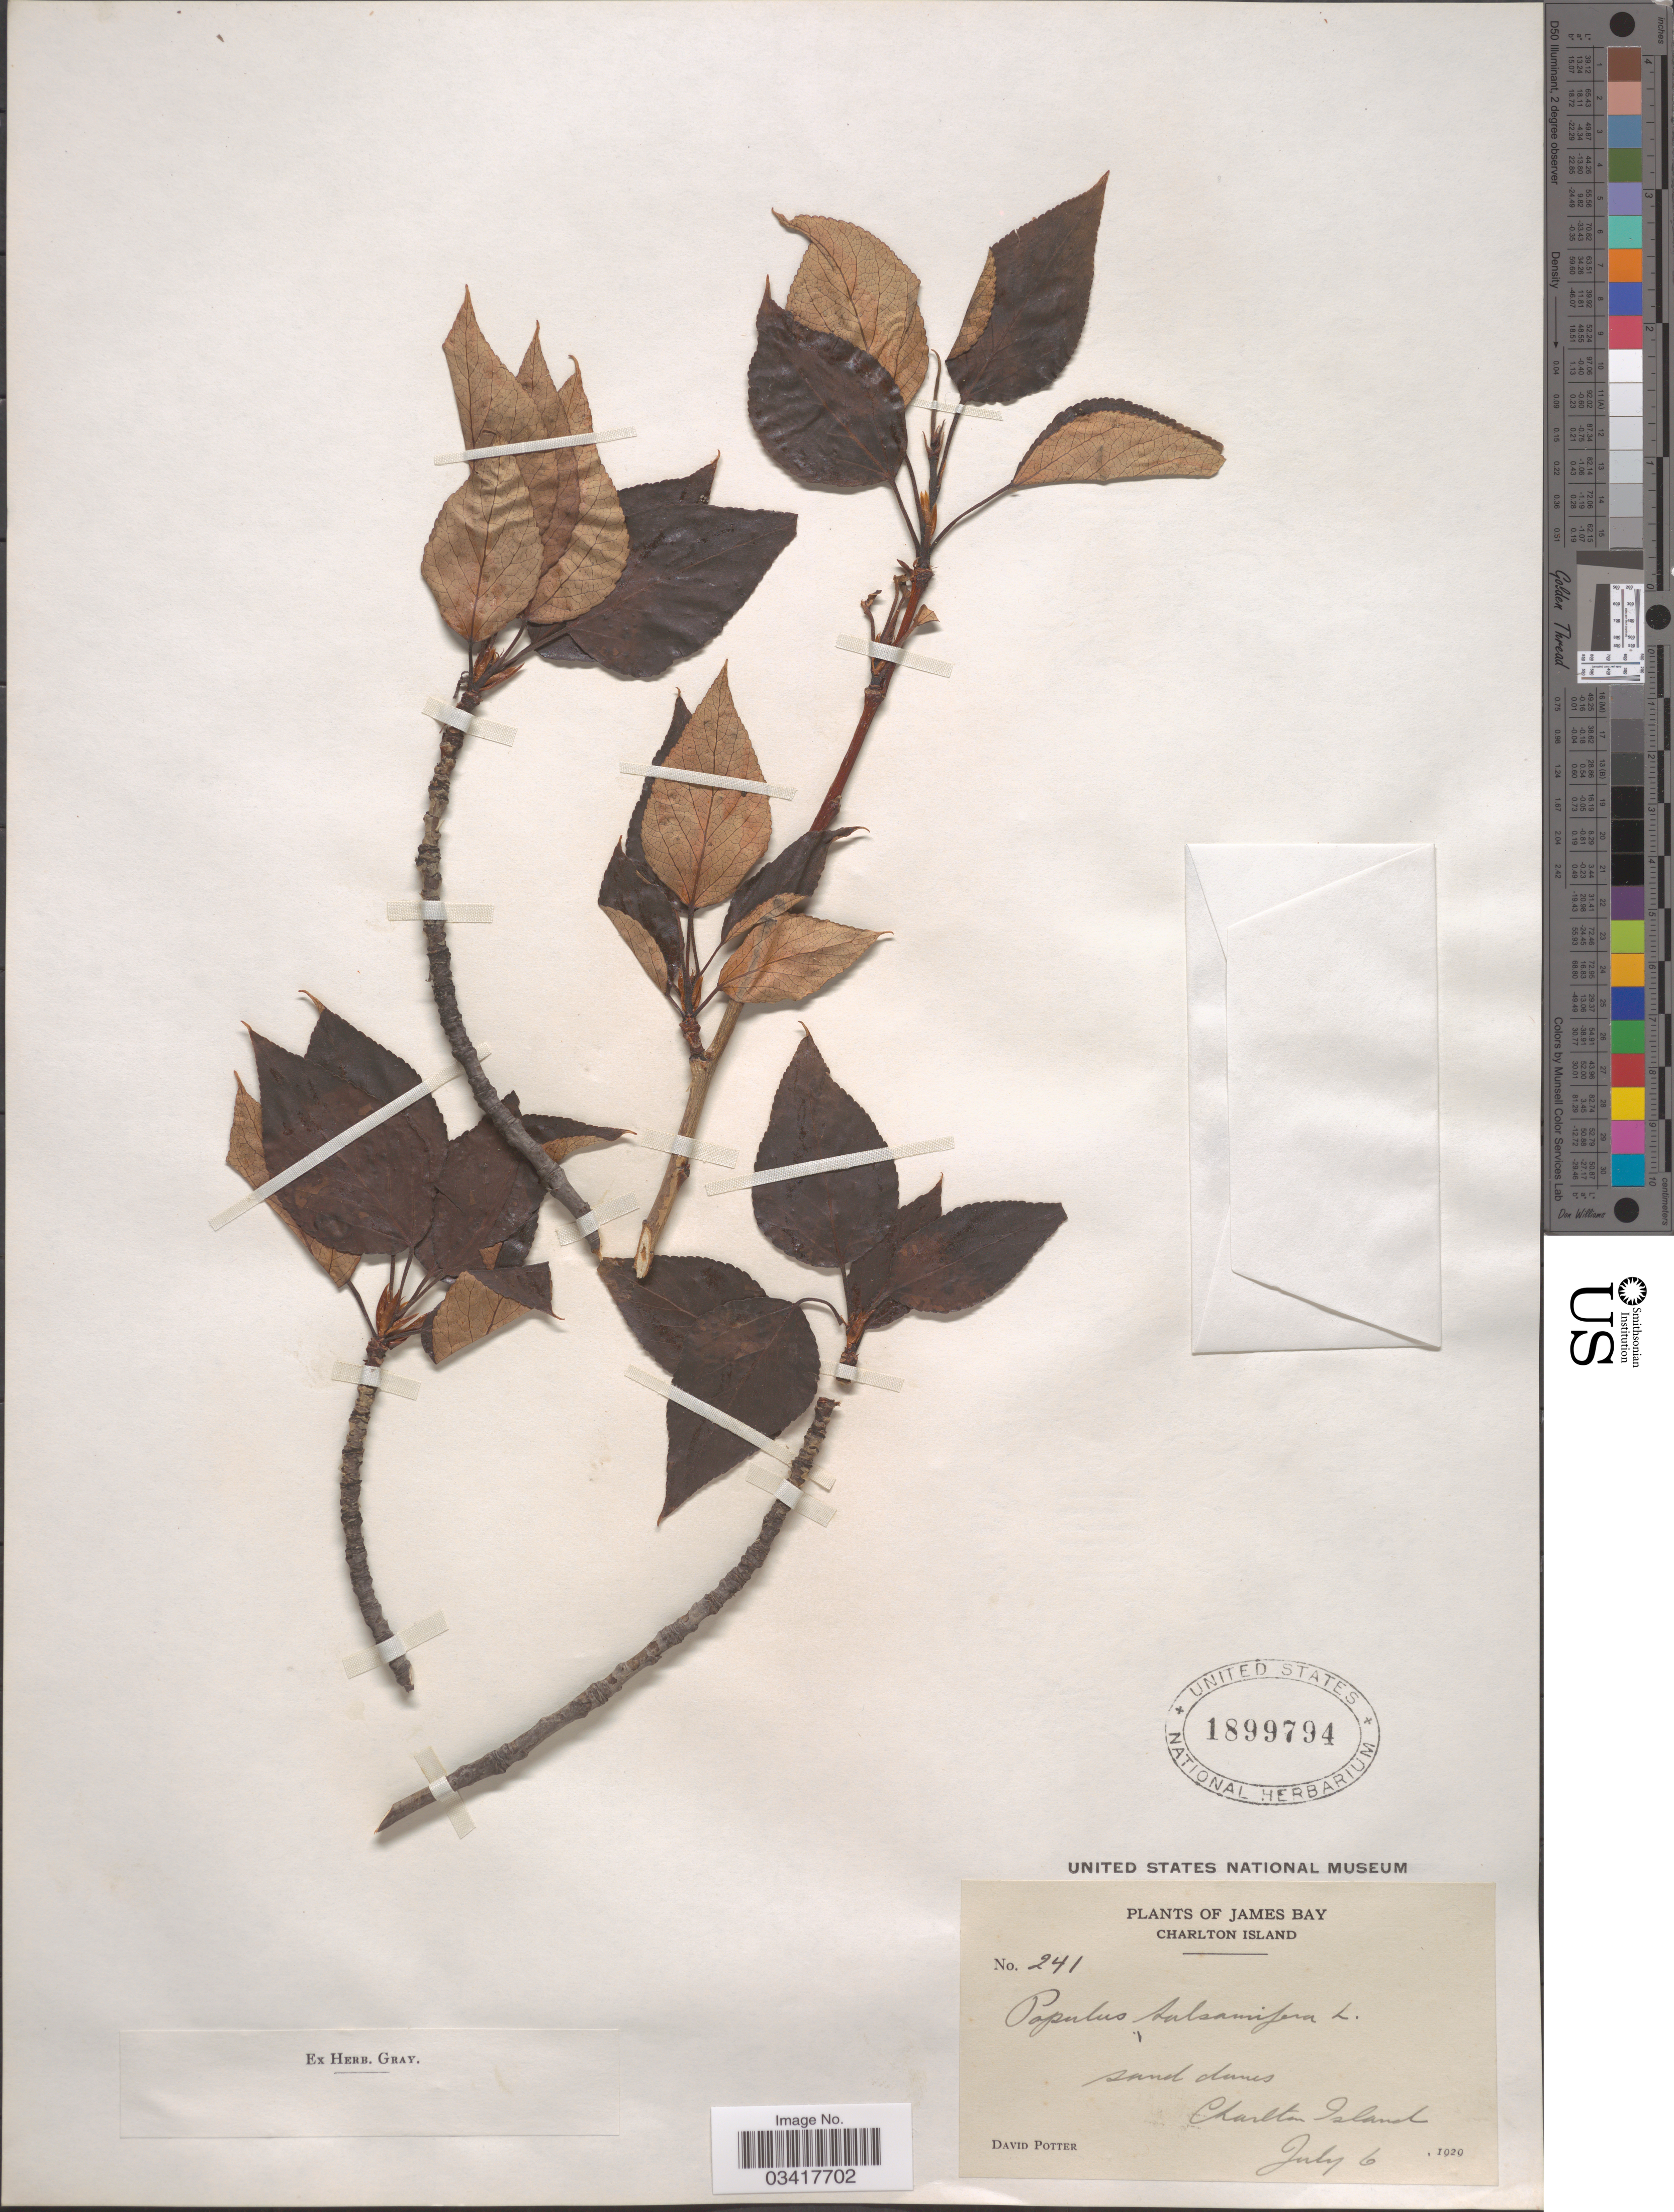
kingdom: Plantae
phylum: Tracheophyta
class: Magnoliopsida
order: Malpighiales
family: Salicaceae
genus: Populus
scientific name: Populus balsamifera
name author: L.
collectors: D. Potter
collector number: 241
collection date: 1920-07-06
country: Canada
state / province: Ontario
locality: James Bay. Charlton Island.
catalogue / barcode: US 1899794